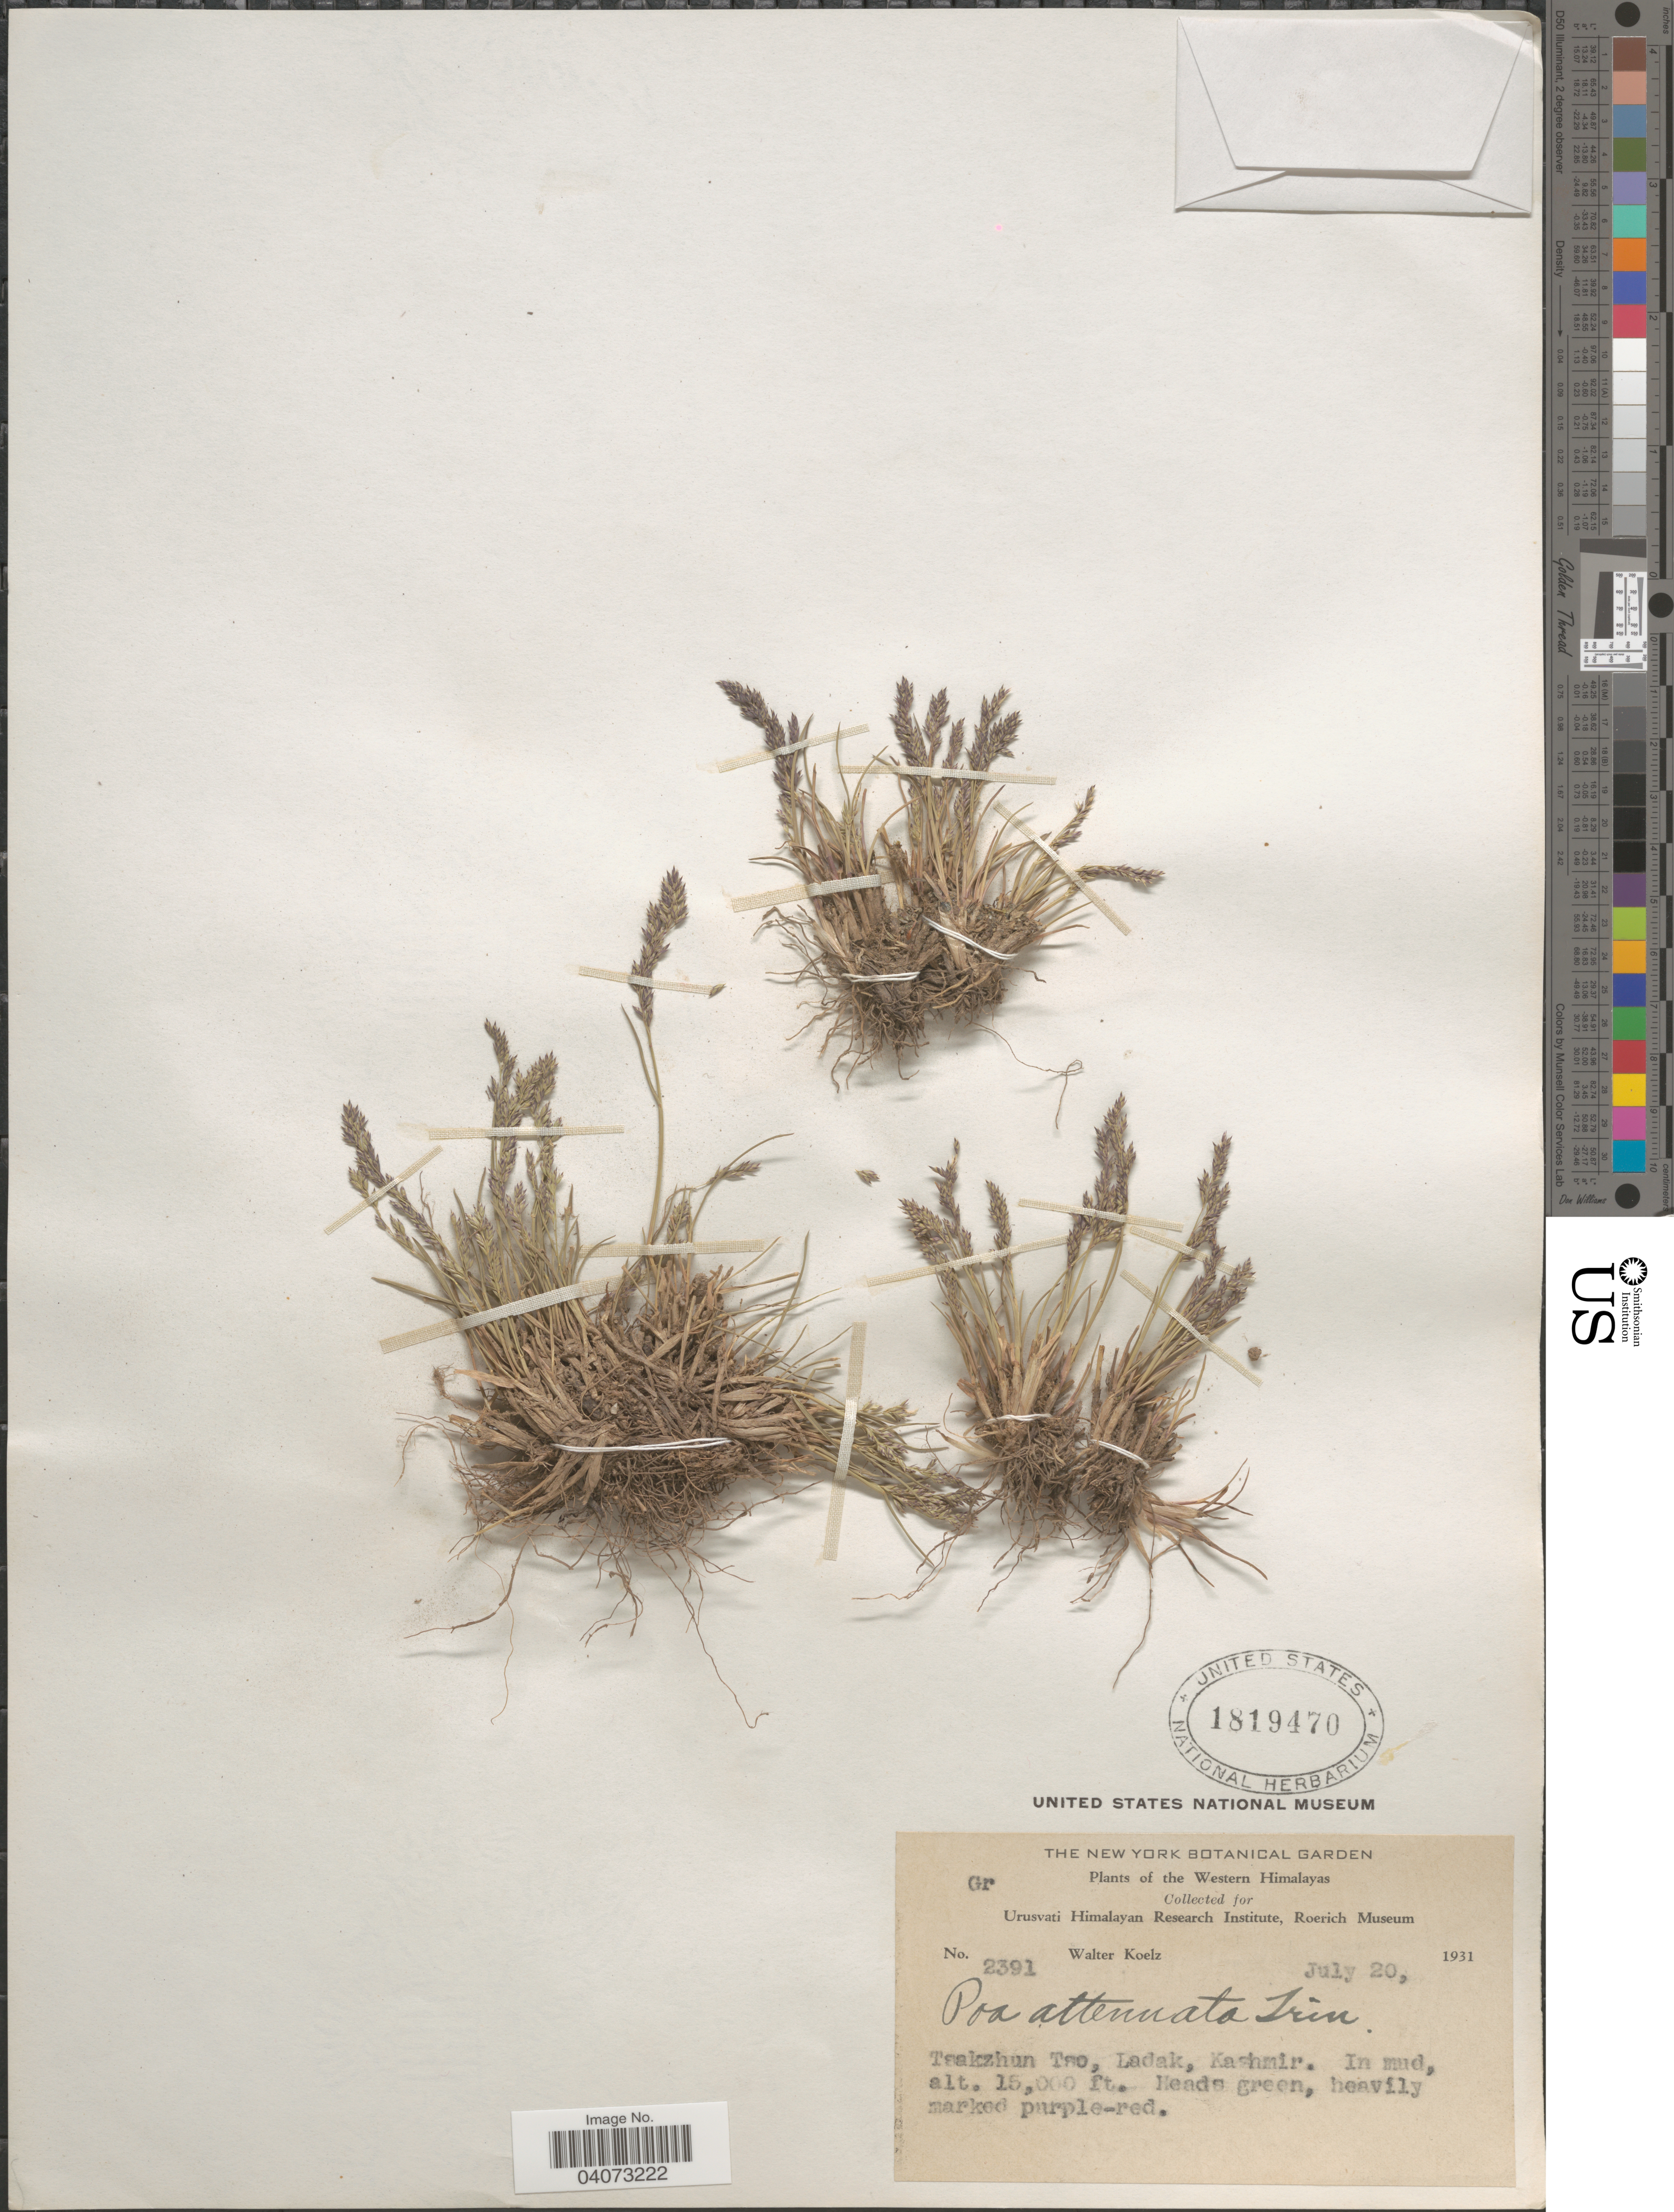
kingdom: Plantae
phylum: Tracheophyta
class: Liliopsida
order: Poales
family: Poaceae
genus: Poa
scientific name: Poa attenuata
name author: Trin.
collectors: W. N. Koelz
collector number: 2391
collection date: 1931-07-20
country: India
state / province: Ladakh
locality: The Western Himalayas. Tsakzhun Tso, Ladak, Kashmir.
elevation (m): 4572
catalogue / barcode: US 1819470